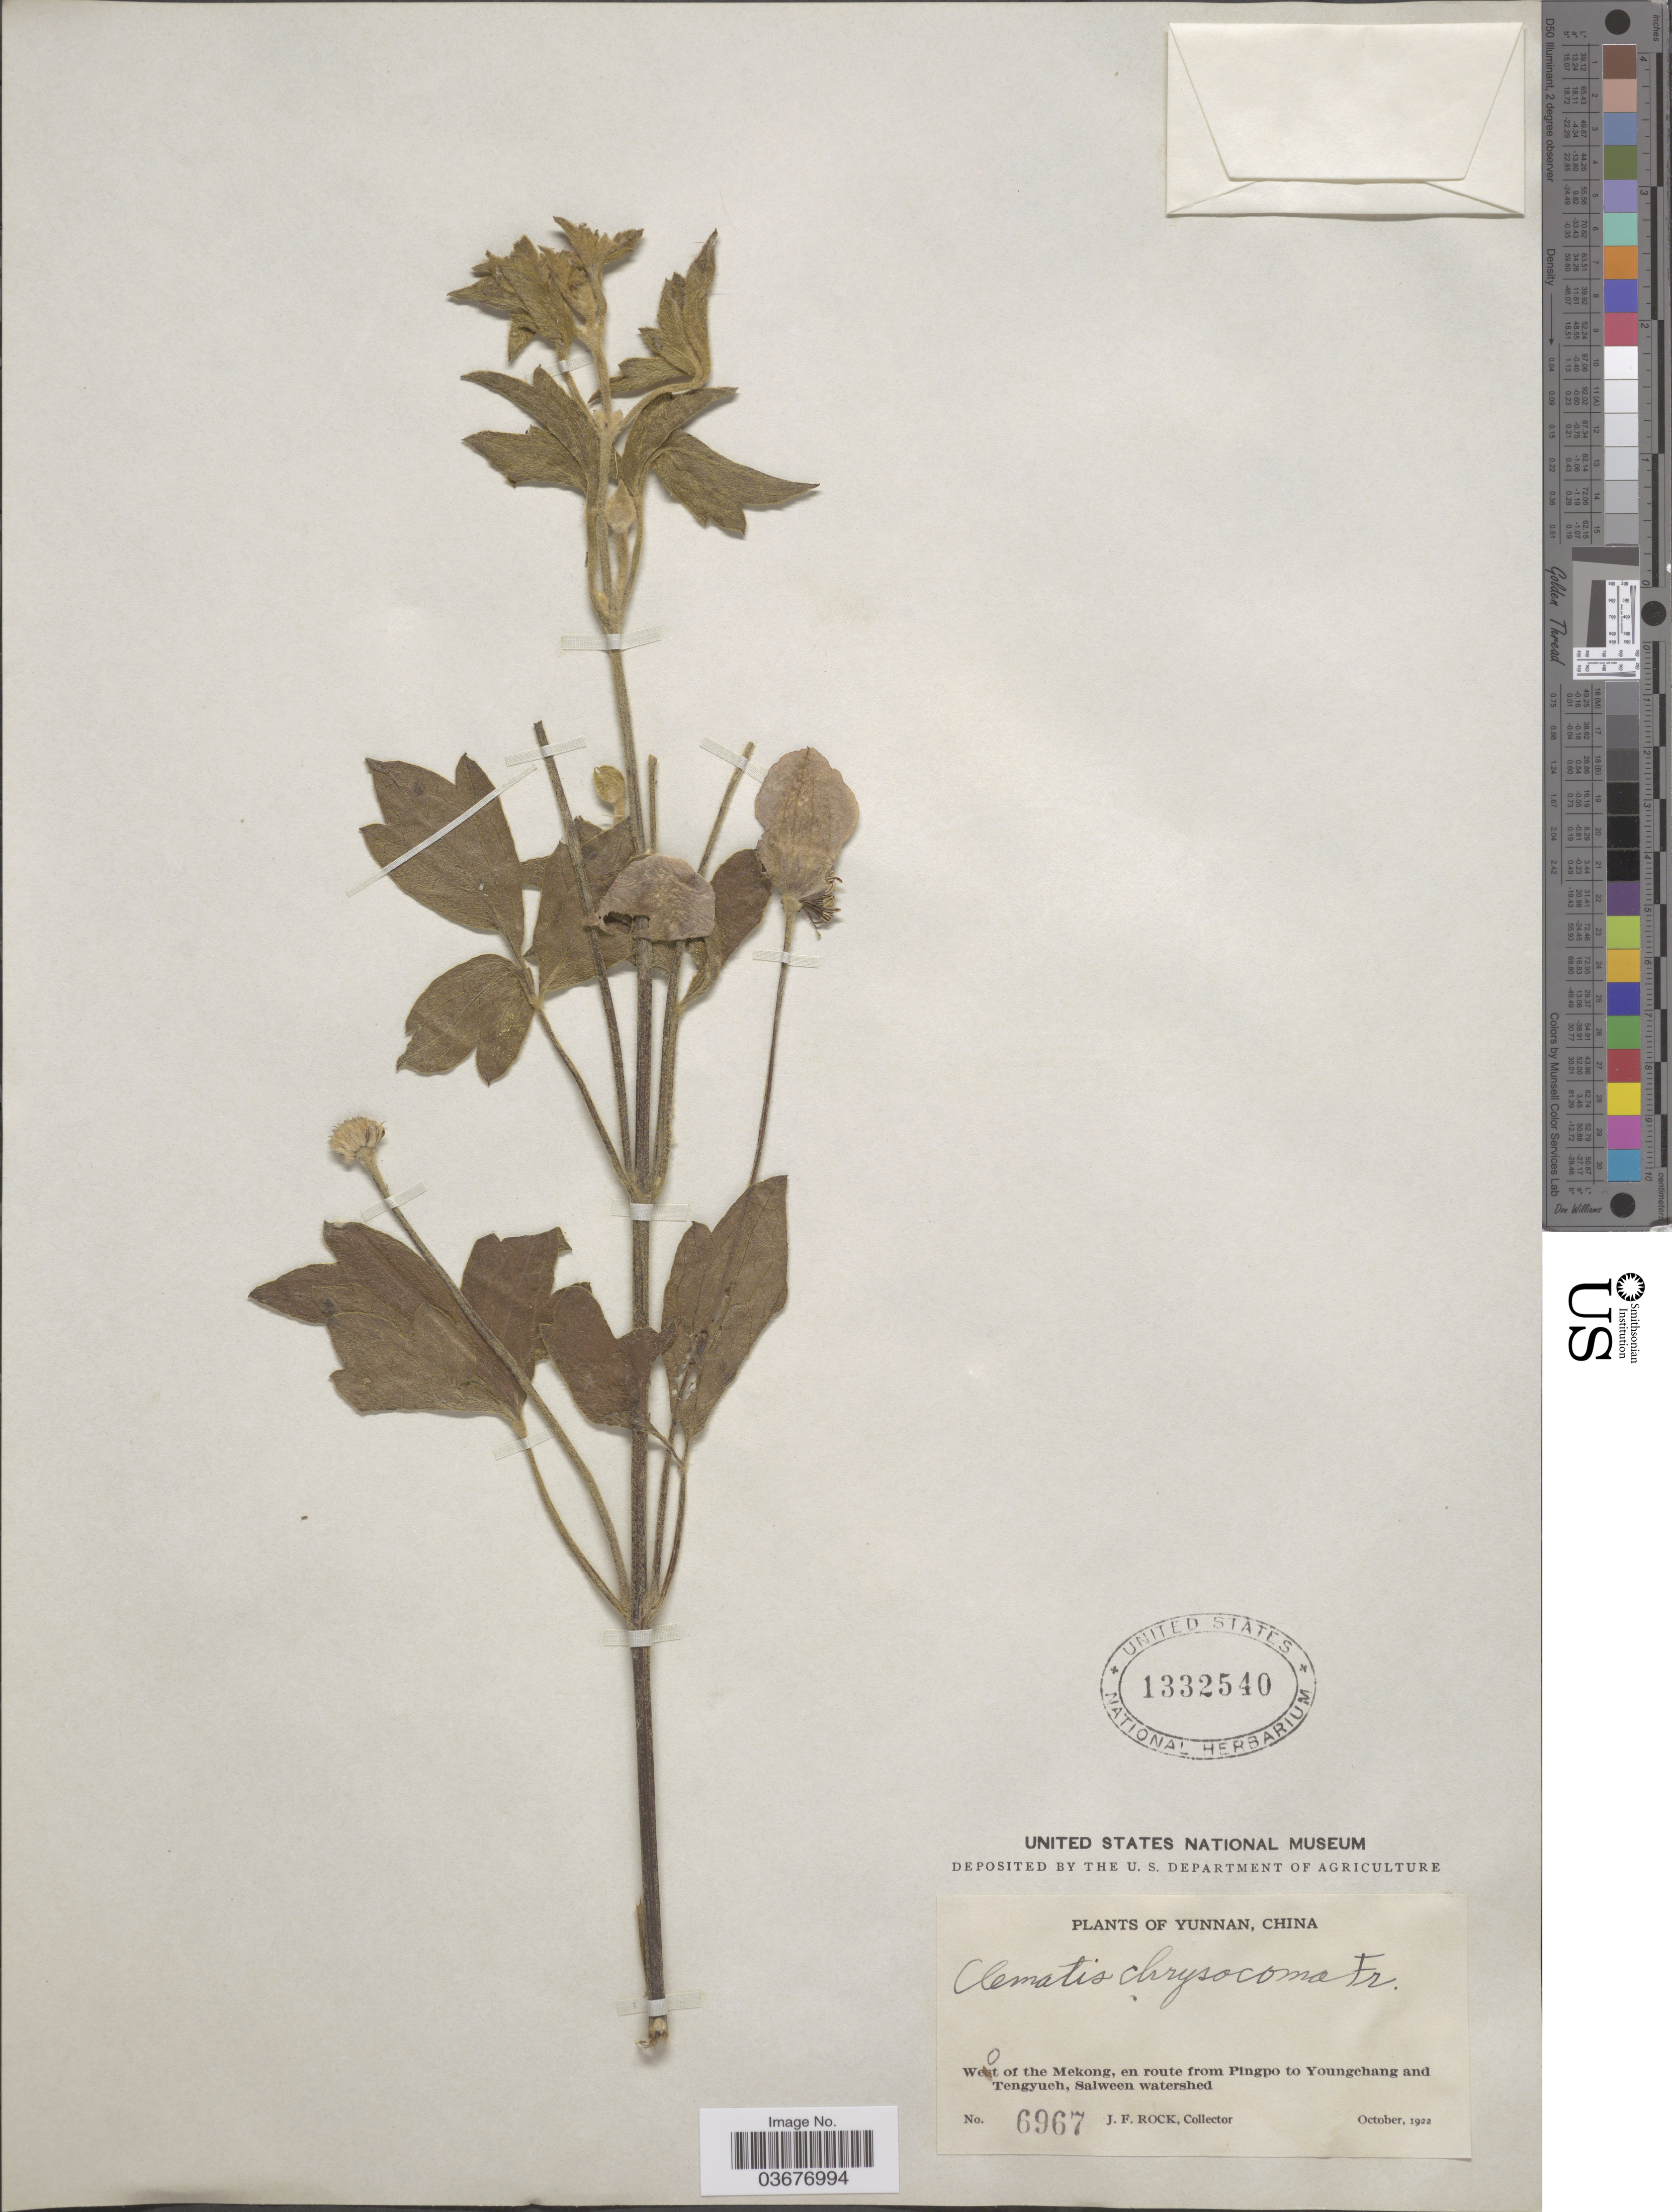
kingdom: Plantae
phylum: Tracheophyta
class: Magnoliopsida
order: Ranunculales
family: Ranunculaceae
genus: Clematis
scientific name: Clematis chrysocoma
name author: Franch.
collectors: J. Rock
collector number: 6967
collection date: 1922-10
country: China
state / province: Yunnan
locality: West of the Mekong, en route from Pingpo to Youngchang and Tengyueh, Salween watershed.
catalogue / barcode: US 1332540